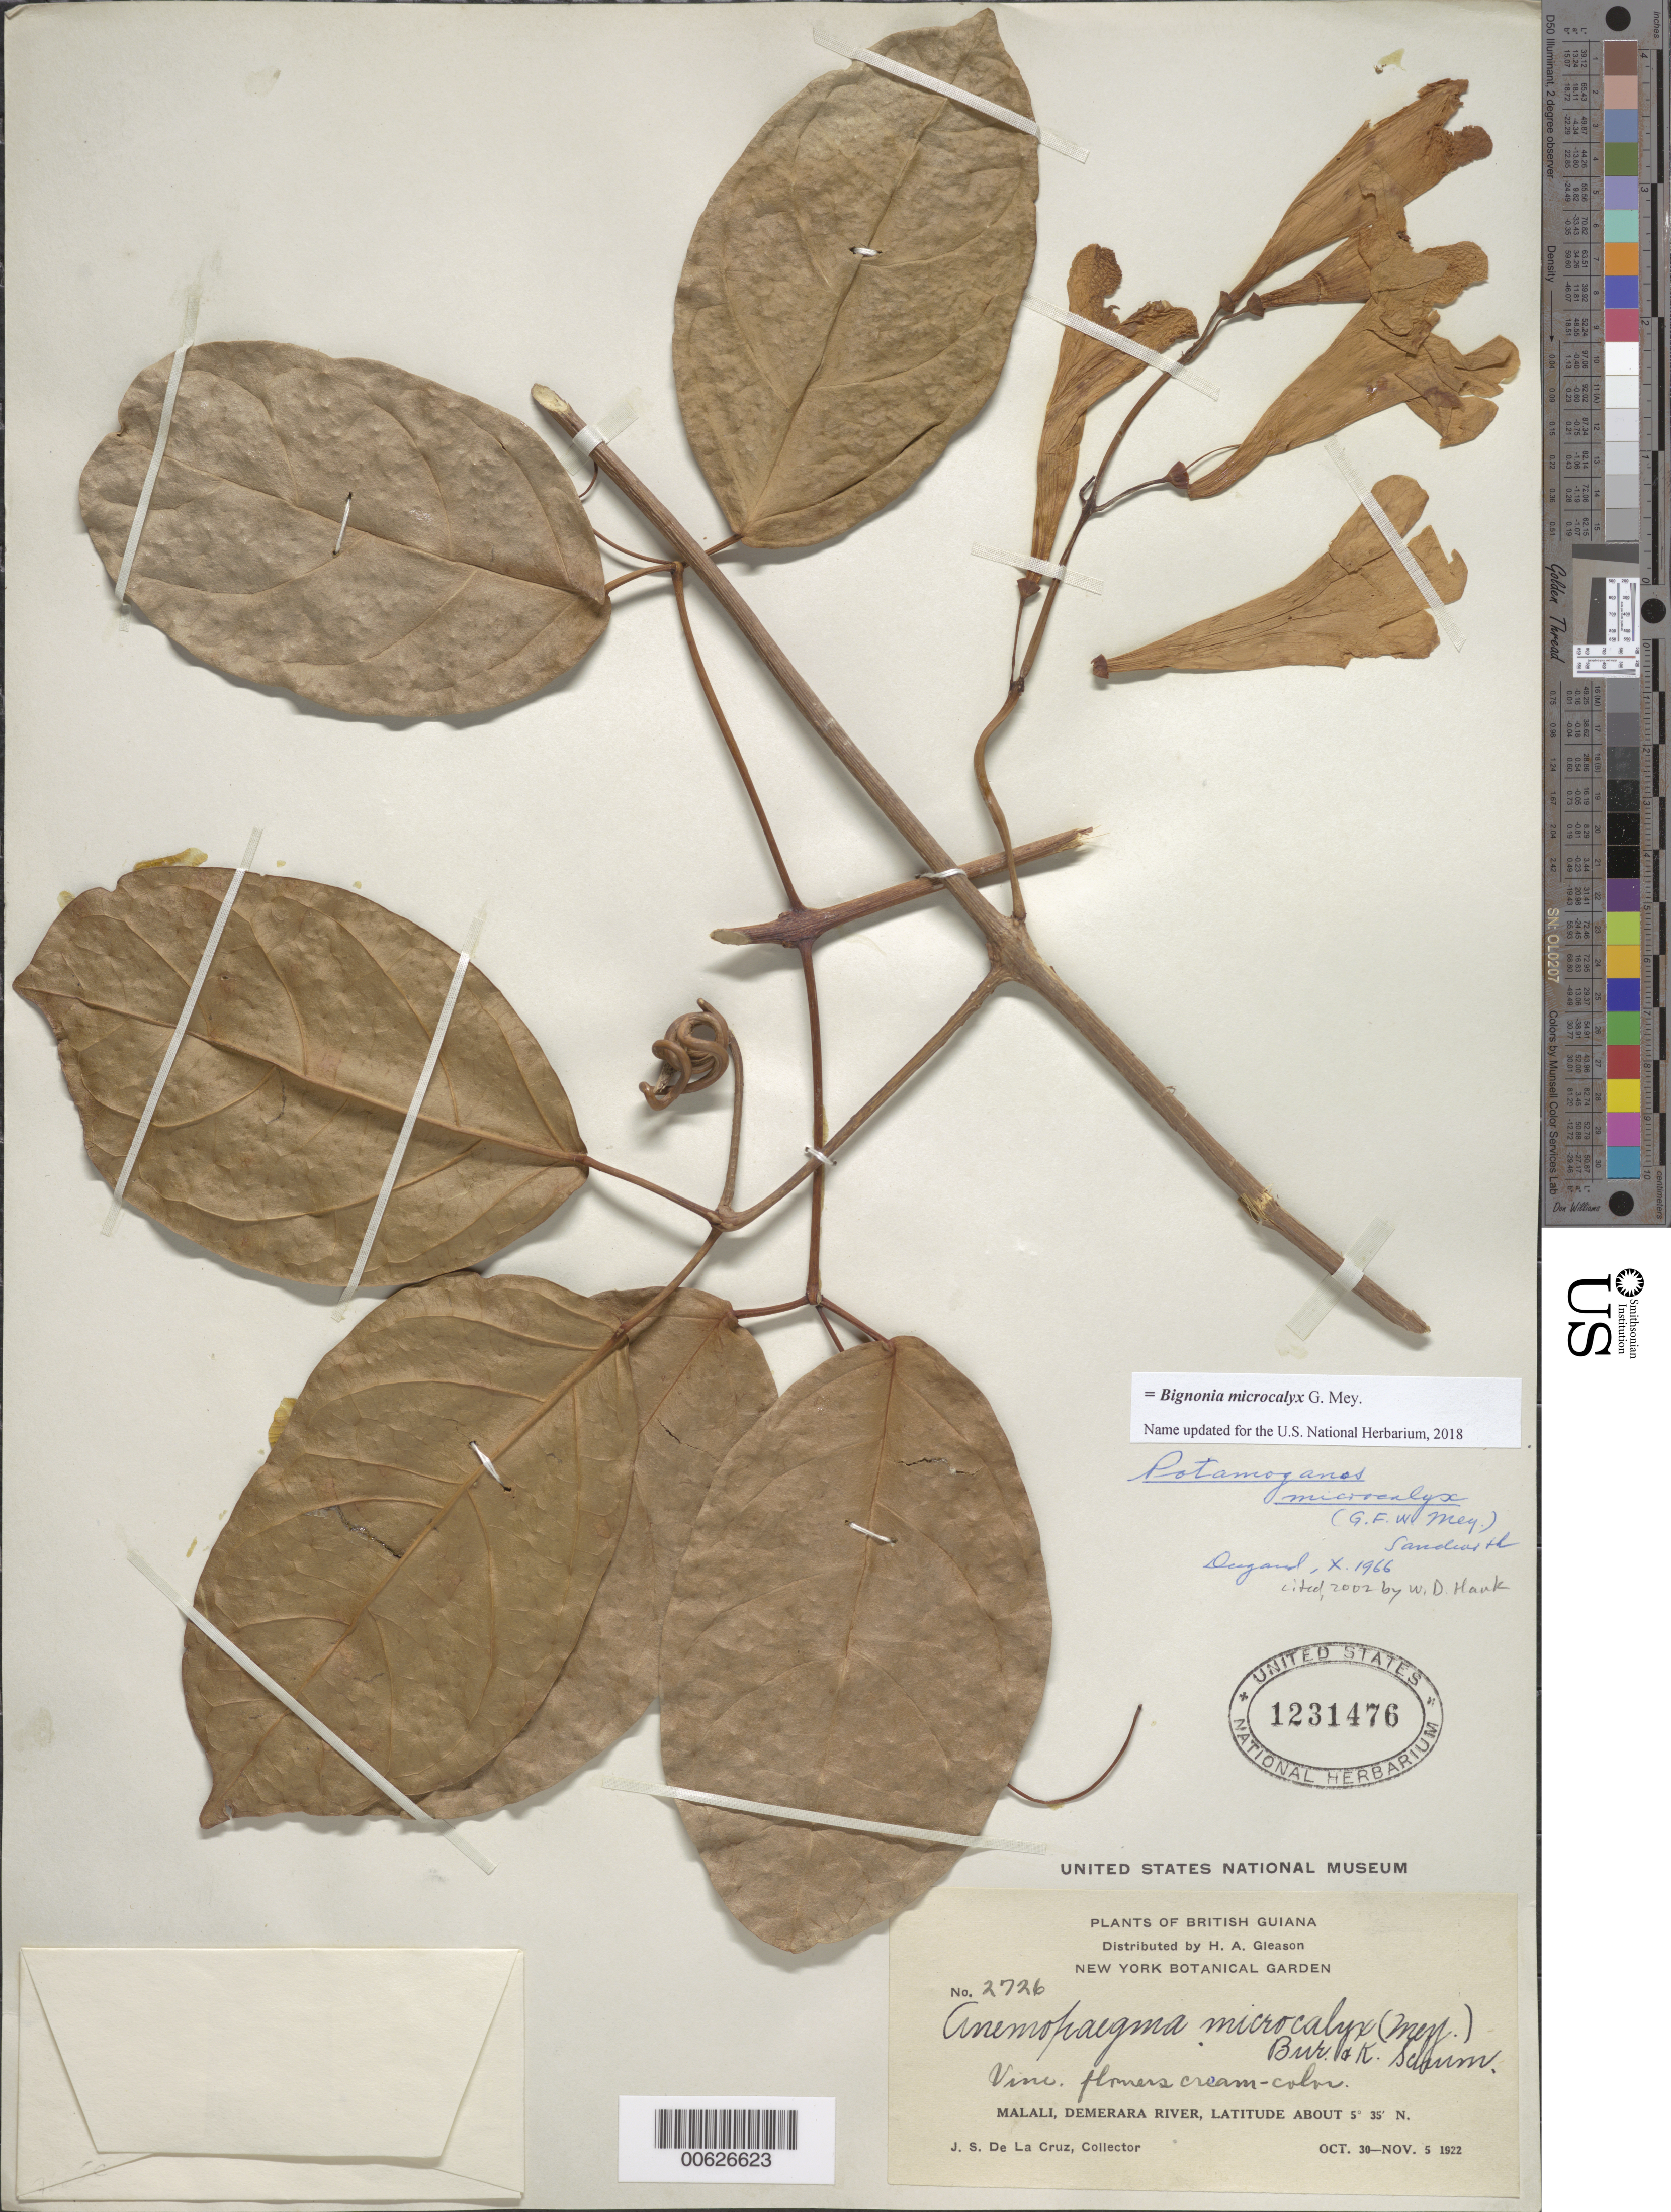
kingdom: Plantae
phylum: Tracheophyta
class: Magnoliopsida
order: Lamiales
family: Bignoniaceae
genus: Bignonia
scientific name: Bignonia microcalyx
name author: G. Mey.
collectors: J. S. de la Cruz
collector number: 2726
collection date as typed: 30-Oct-22 to 5-Nov-22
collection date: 1922-10-30/1922-11-05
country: Guyana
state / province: U. Demerara-Berbice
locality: Malali, Demerara R.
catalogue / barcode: US 1231476